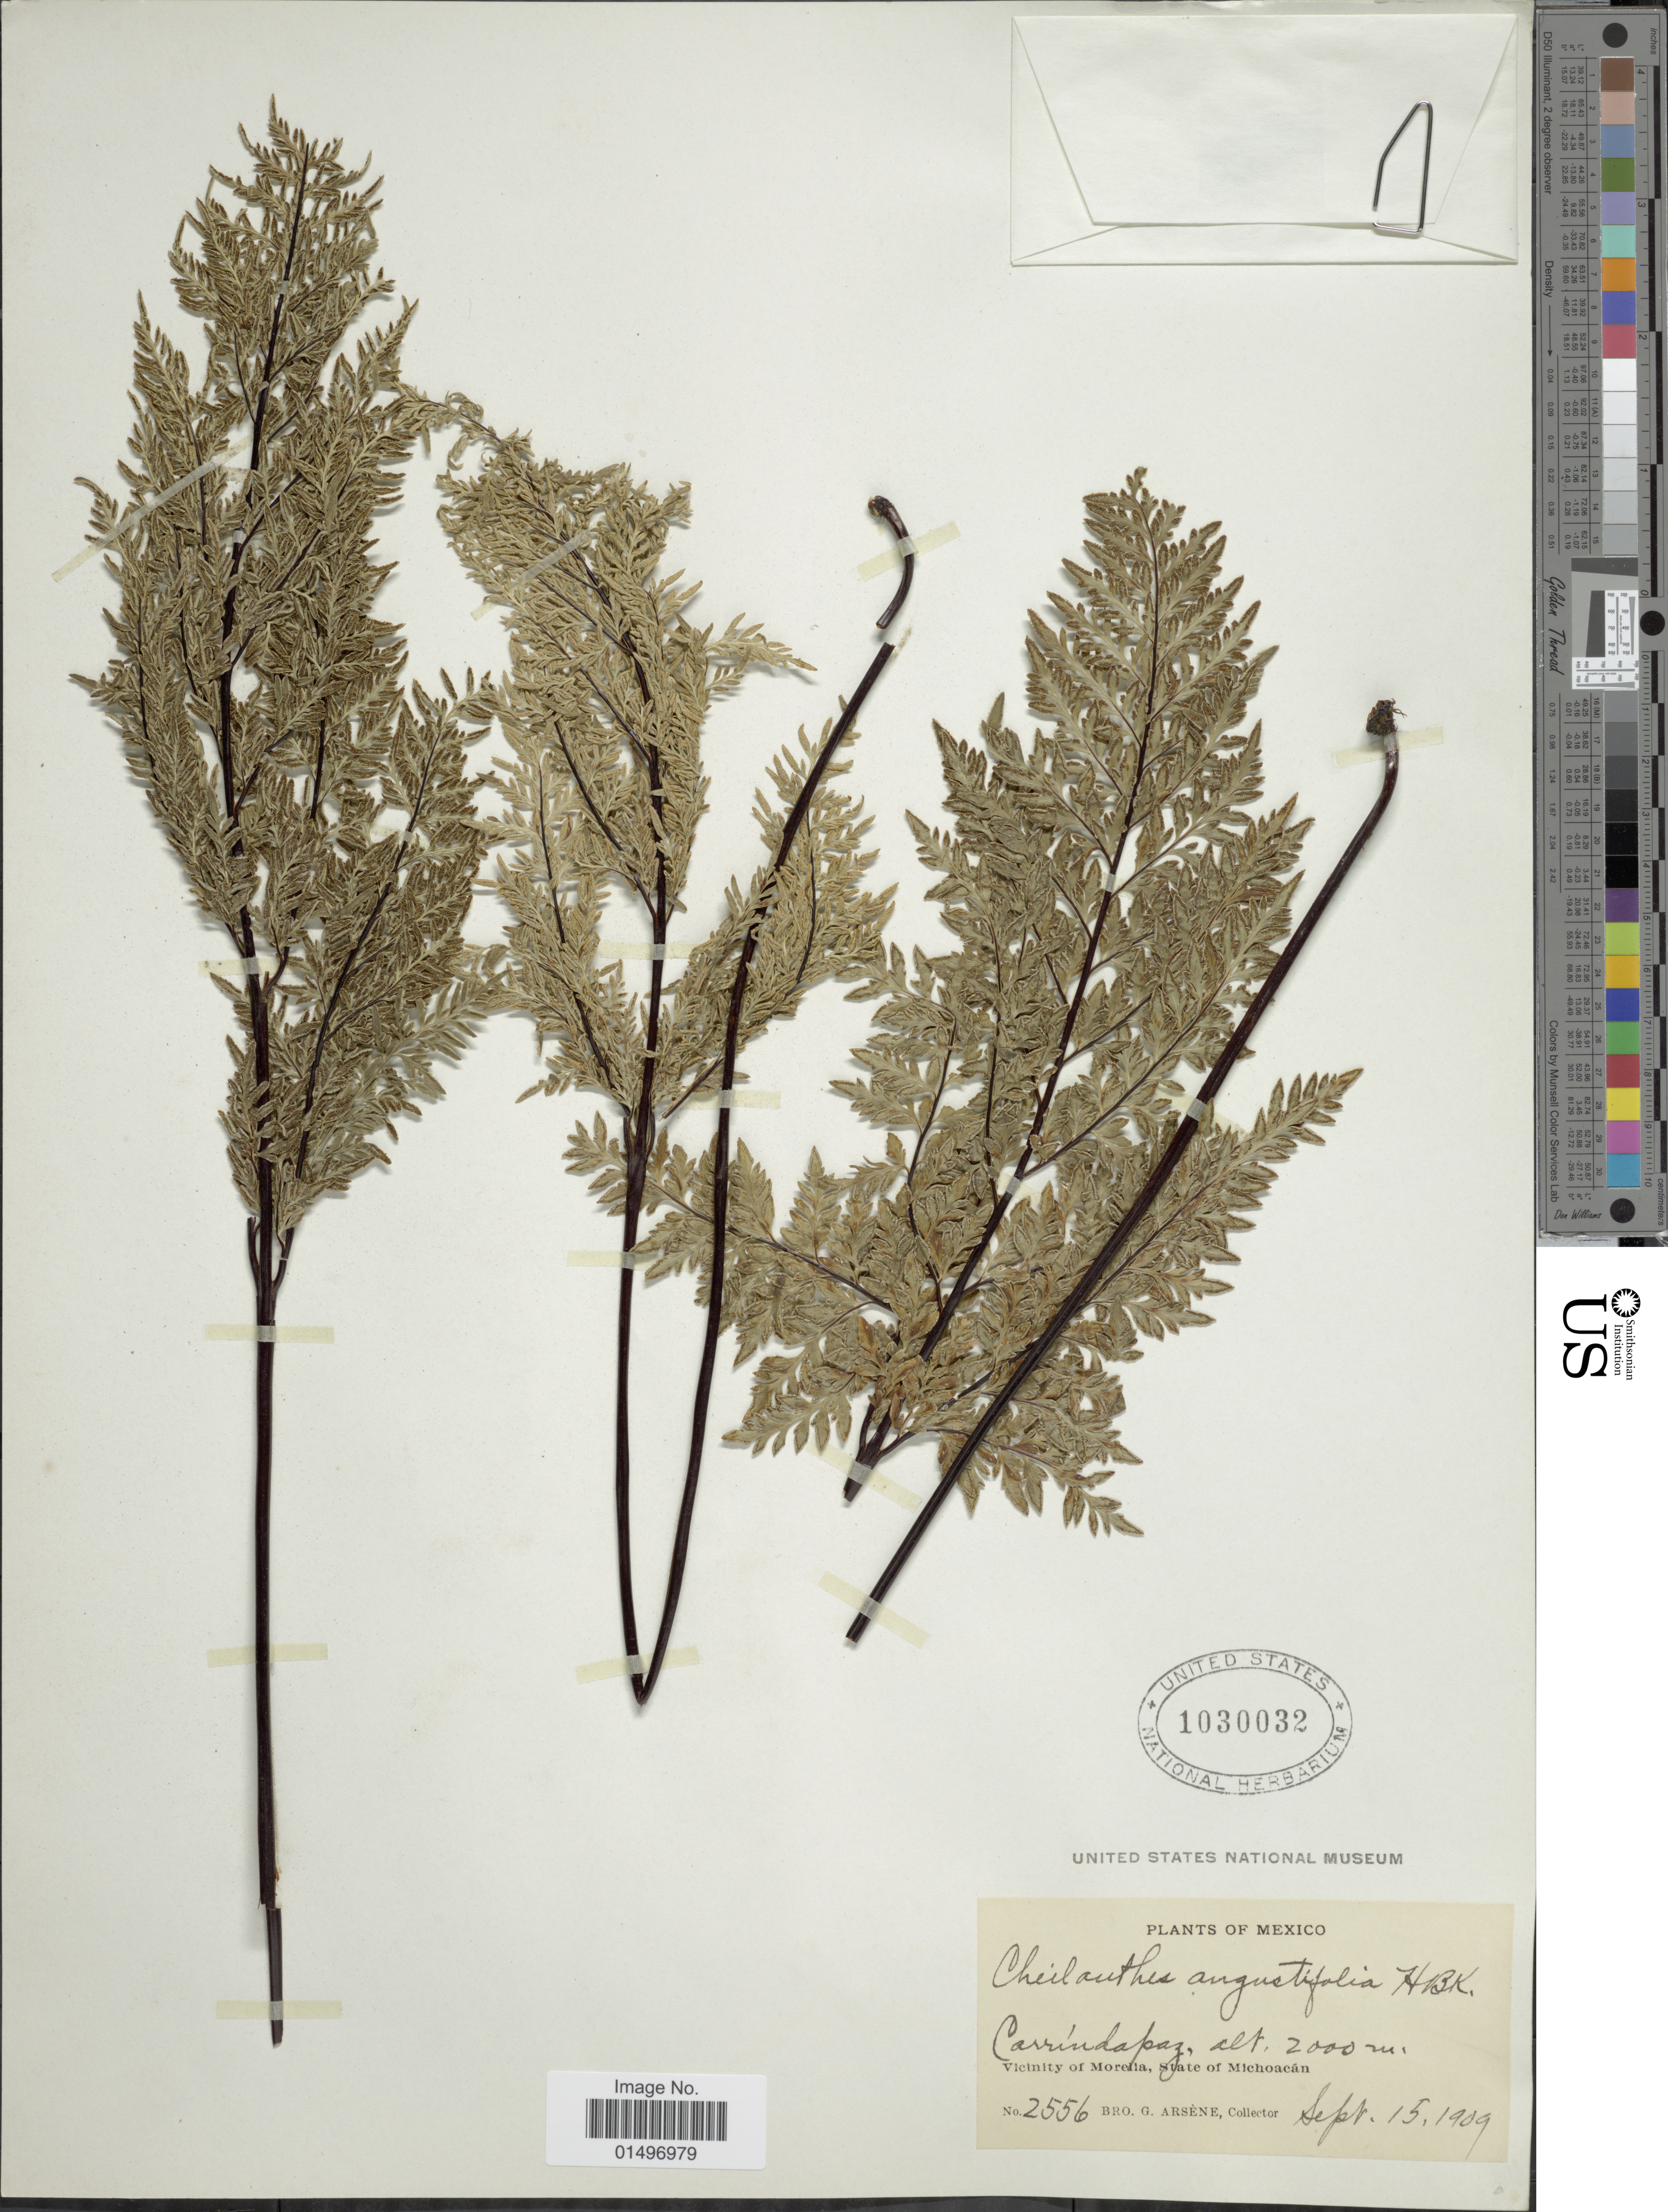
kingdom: Plantae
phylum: Tracheophyta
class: Polypodiopsida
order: Polypodiales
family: Pteridaceae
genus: Gaga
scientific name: Gaga chaerophylla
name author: (Mart. & Ikonn.-Gal.) Fay W. Li & Windham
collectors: Bro. G. Arsène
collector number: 2556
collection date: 1909-09-15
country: Mexico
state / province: Michoacán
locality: Mexico, Vicinity of Morelia,, Carrindapaz.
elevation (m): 2000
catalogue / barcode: US 1030032